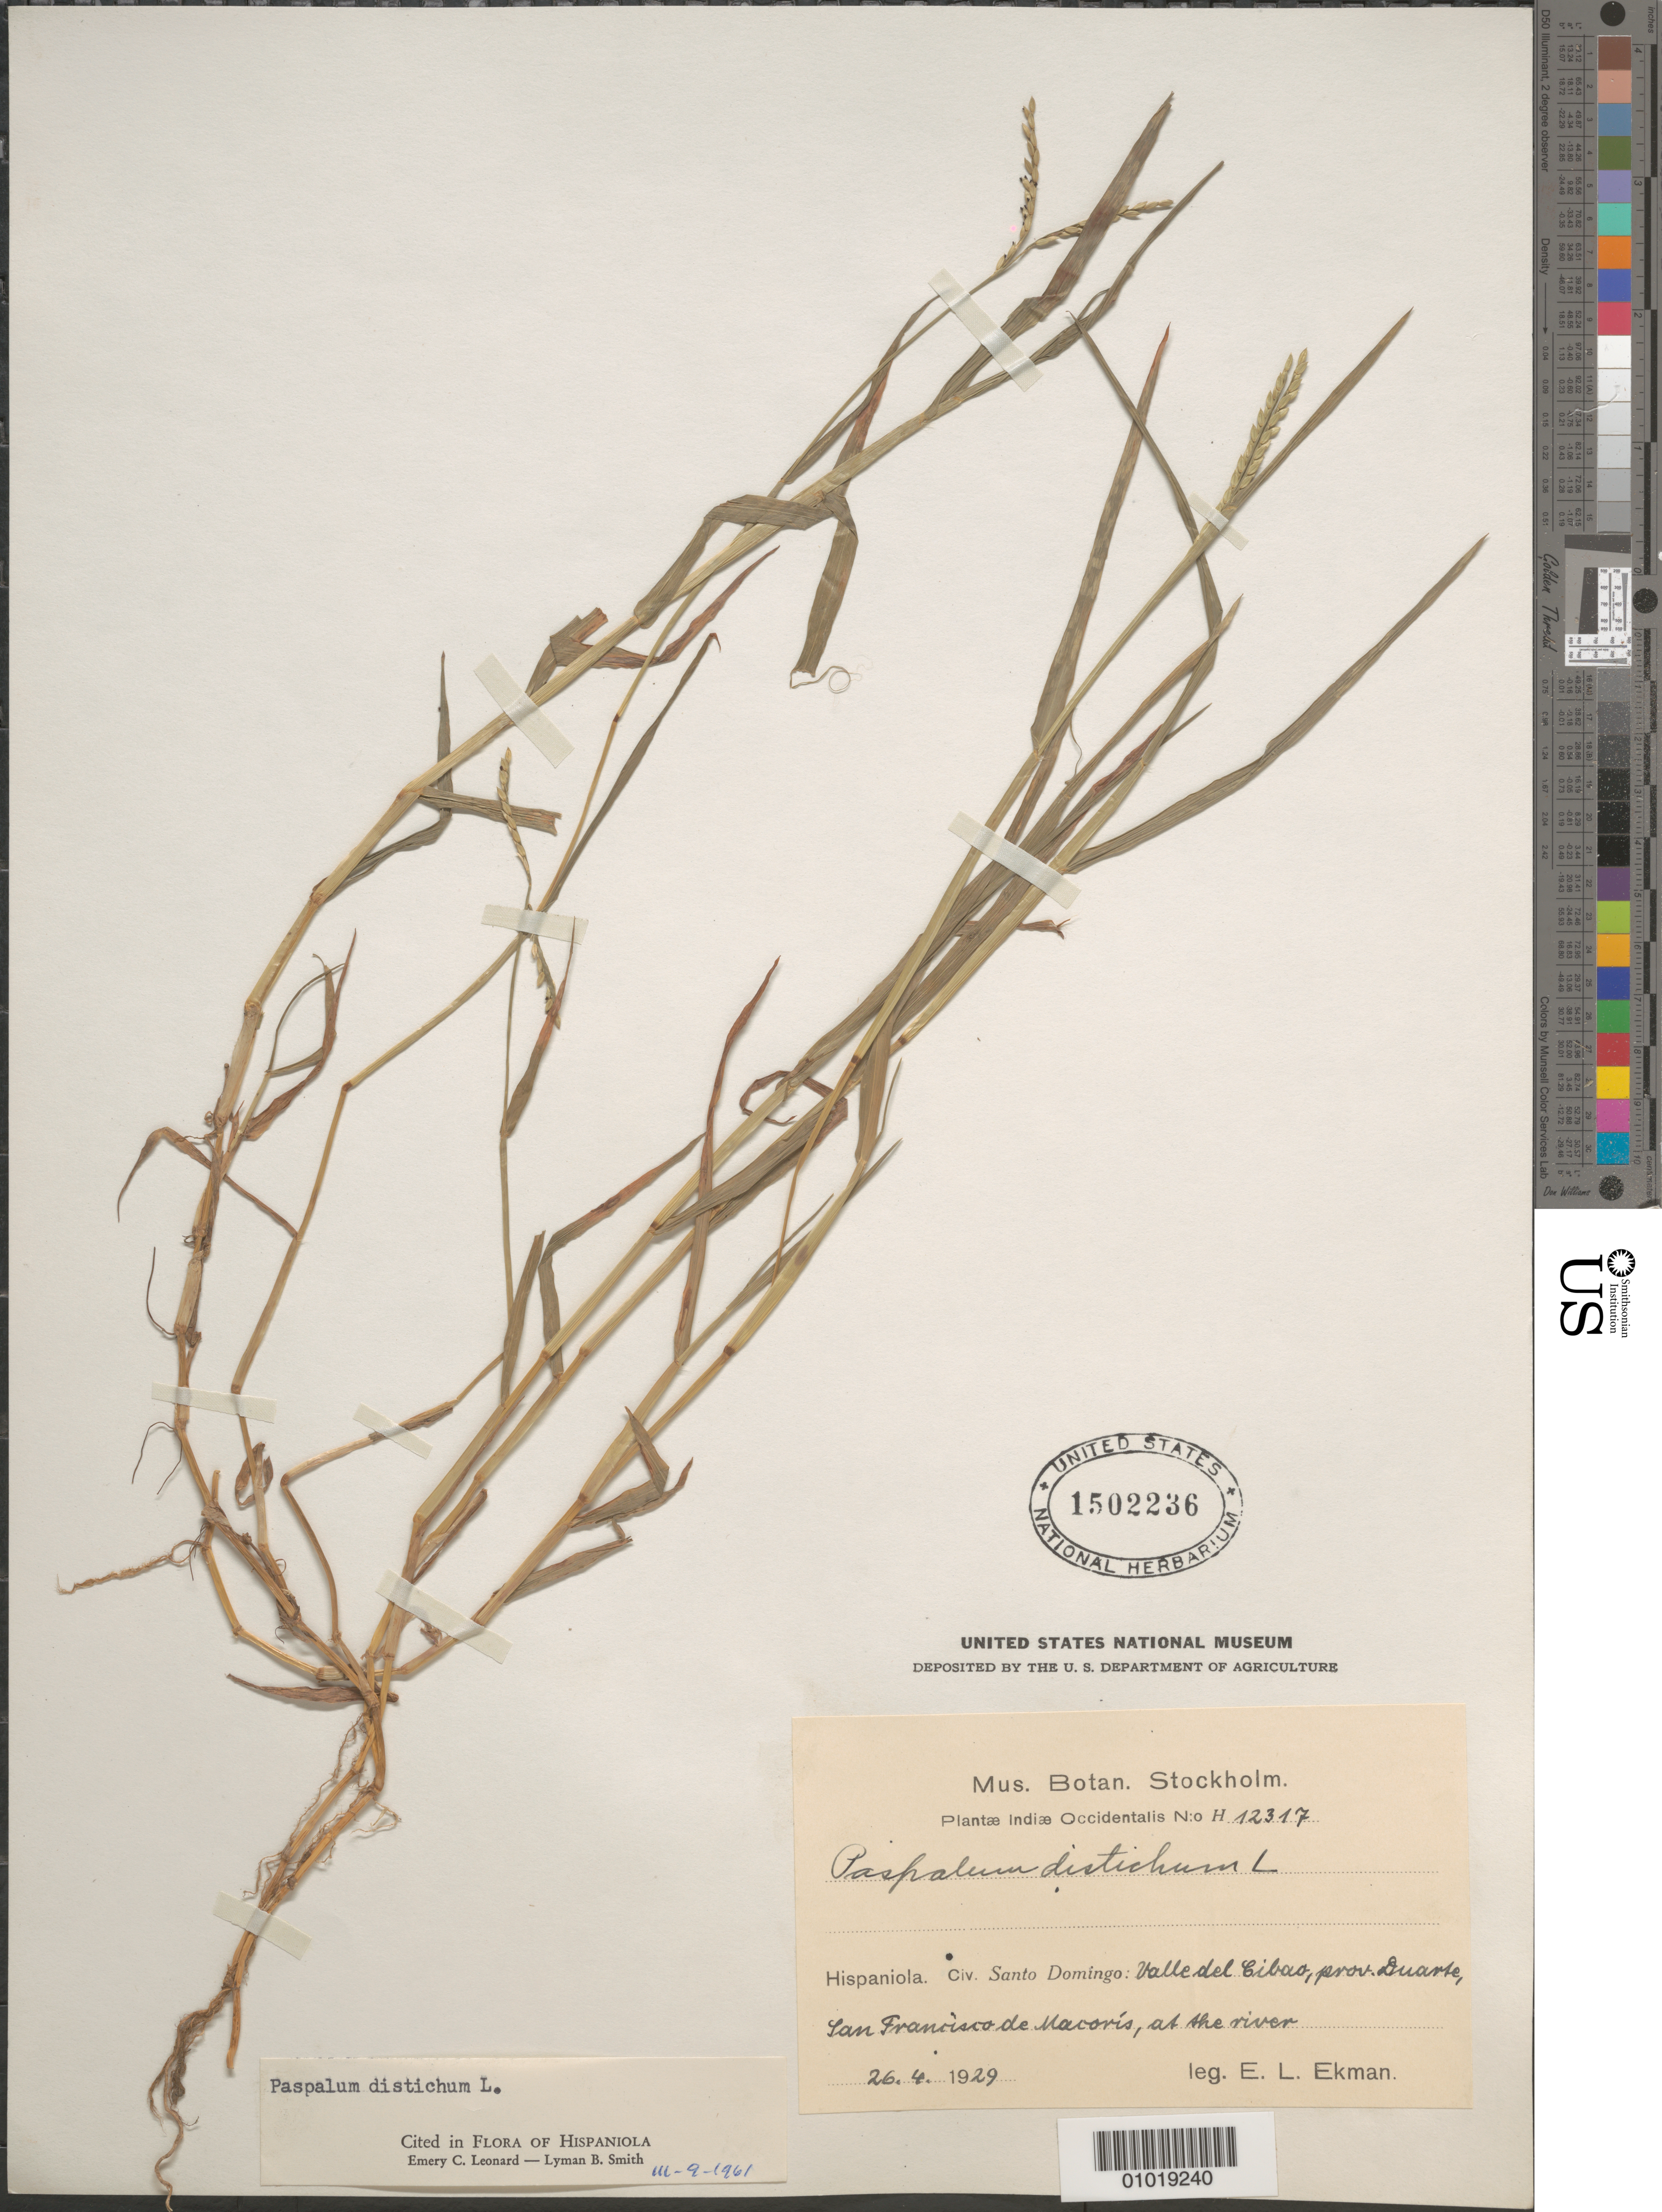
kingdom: Plantae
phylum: Tracheophyta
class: Liliopsida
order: Poales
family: Poaceae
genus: Paspalum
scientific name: Paspalum distichum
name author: L.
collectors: E. L. Ekman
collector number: H 12317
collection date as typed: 26 Apr 1929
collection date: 1929-04-26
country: Dominican Republic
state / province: Duarte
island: Hispaniola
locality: Valle del Cibas, prov. Duarte, San Francisco de Macoris, at the river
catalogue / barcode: US 1502236